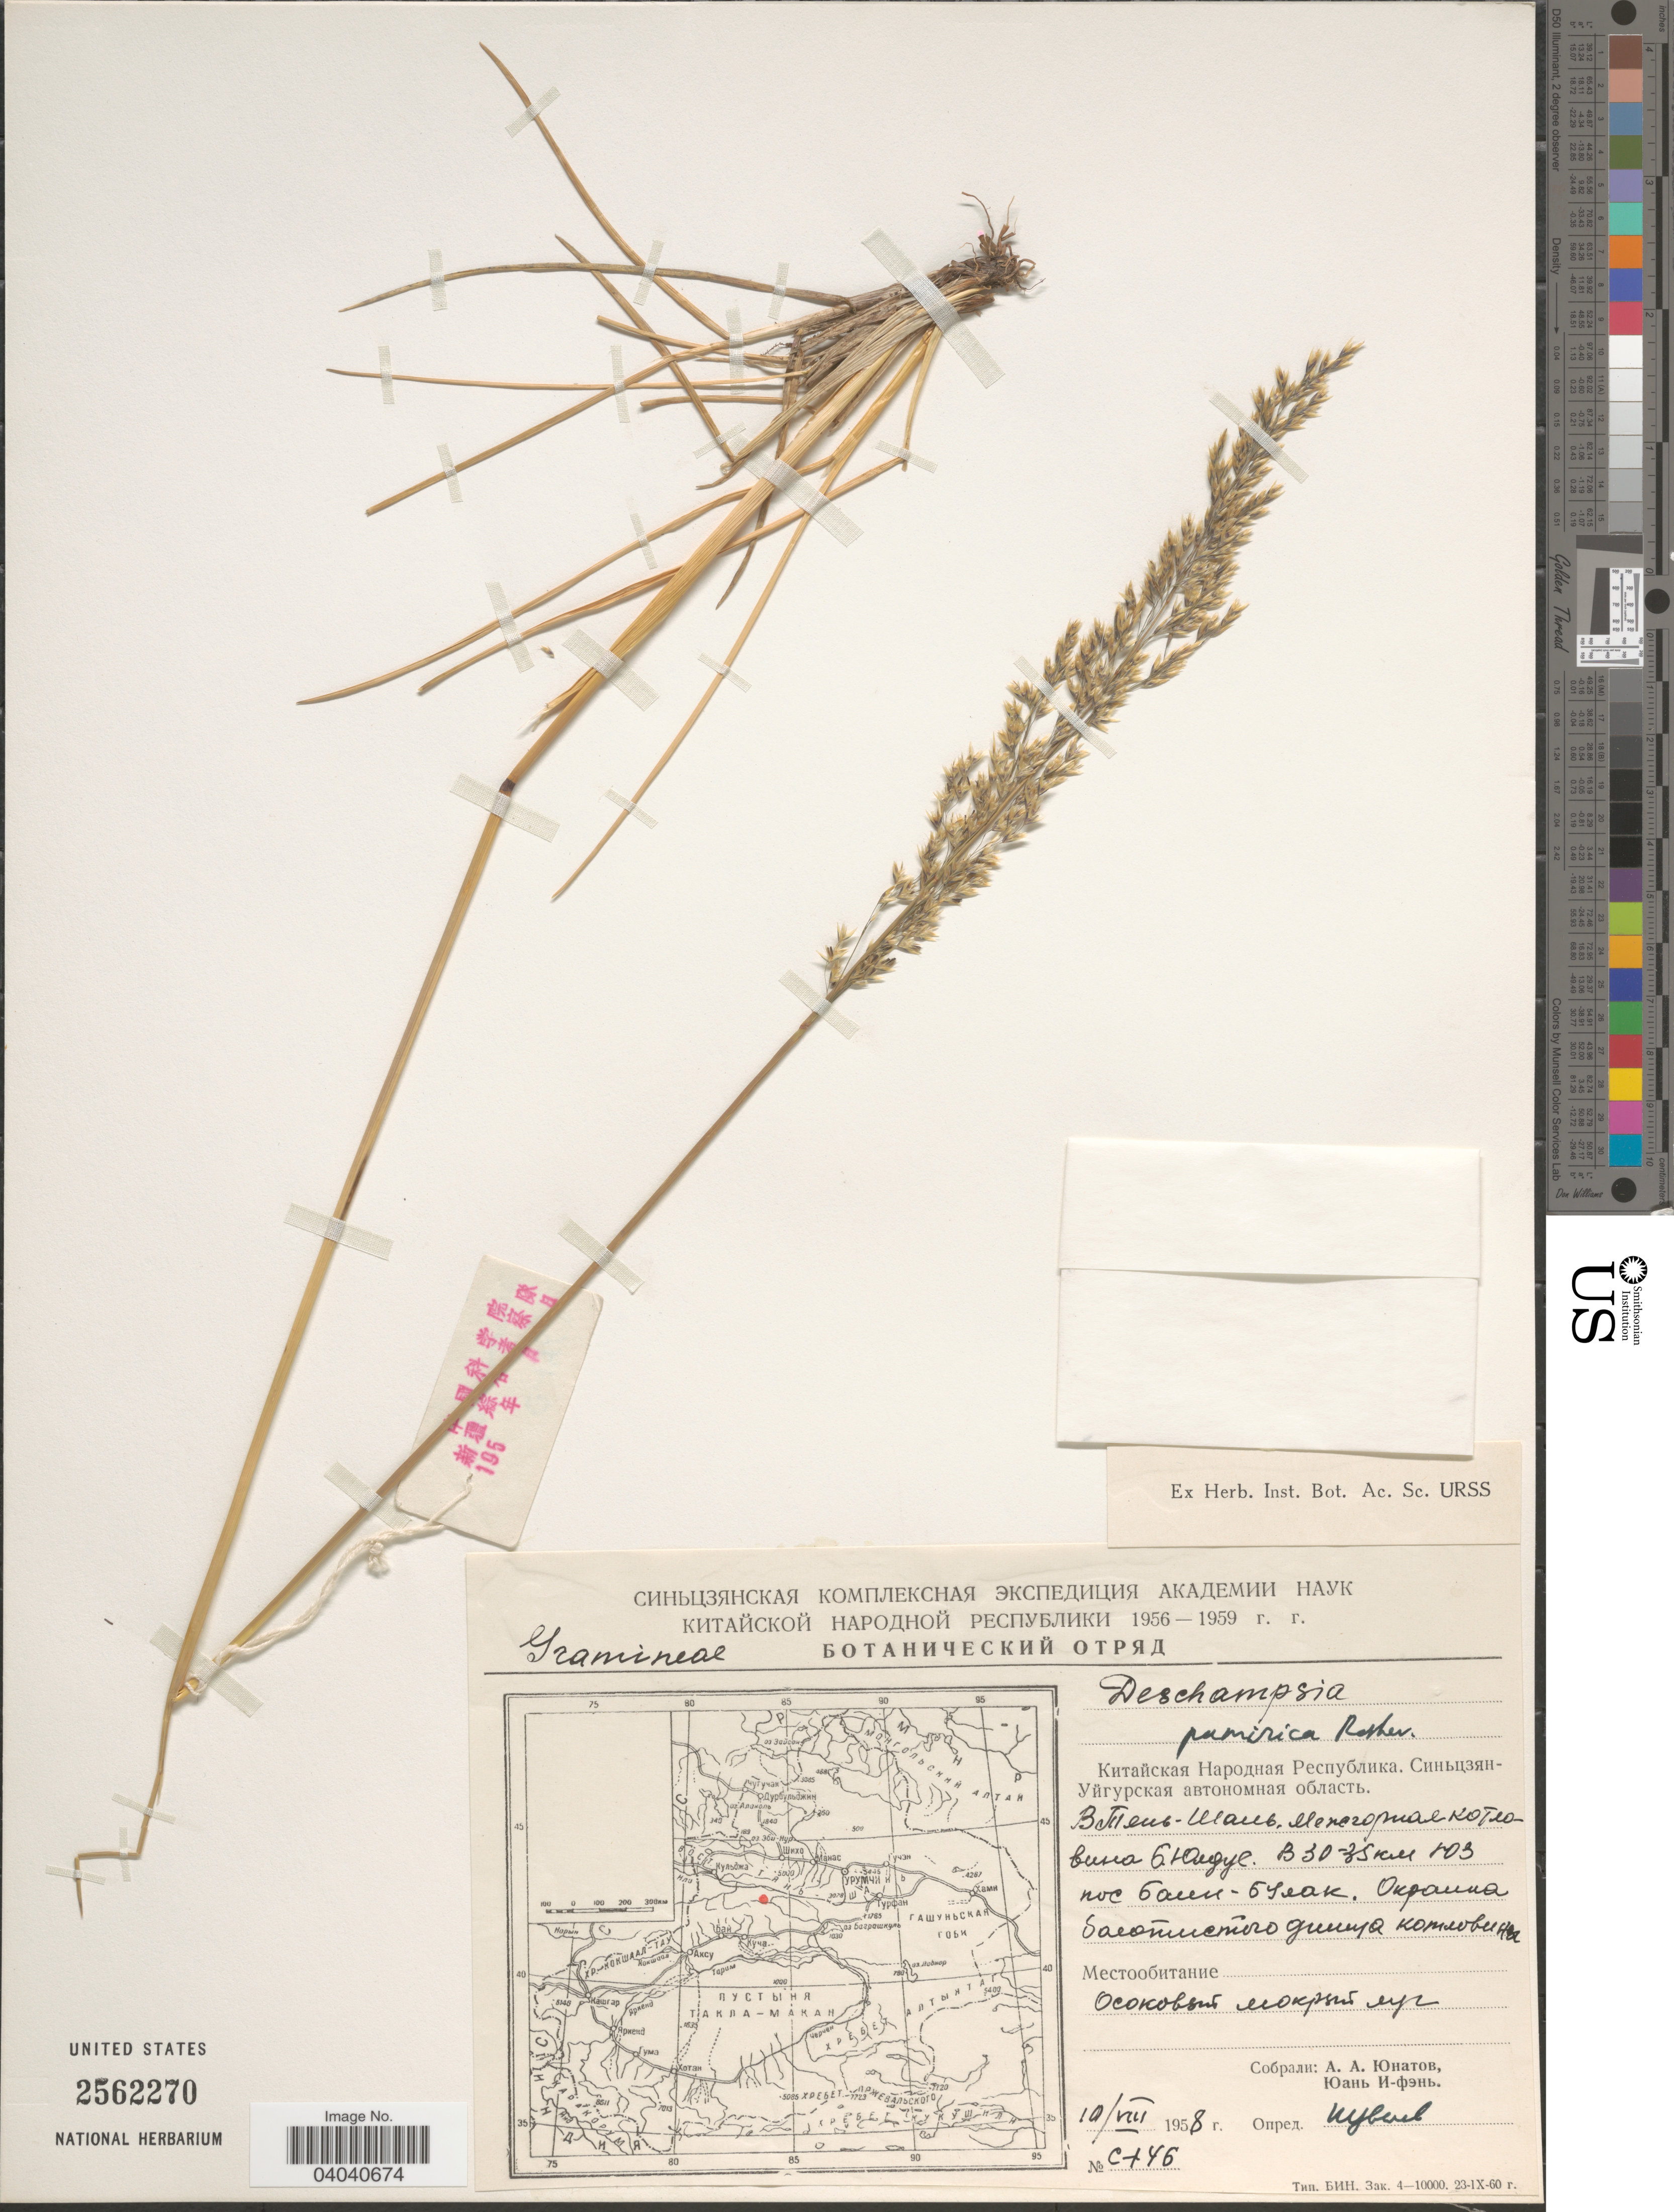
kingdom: Plantae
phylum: Tracheophyta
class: Liliopsida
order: Poales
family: Poaceae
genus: Deschampsia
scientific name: Deschampsia cespitosa subsp. pamirica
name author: (Roshev.) Tzvelev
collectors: A. Unatov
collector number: C-146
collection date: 1958-08-10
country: China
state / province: Xinjiang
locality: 30-35 km SW of village Bayan-Bulag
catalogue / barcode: US 2562270